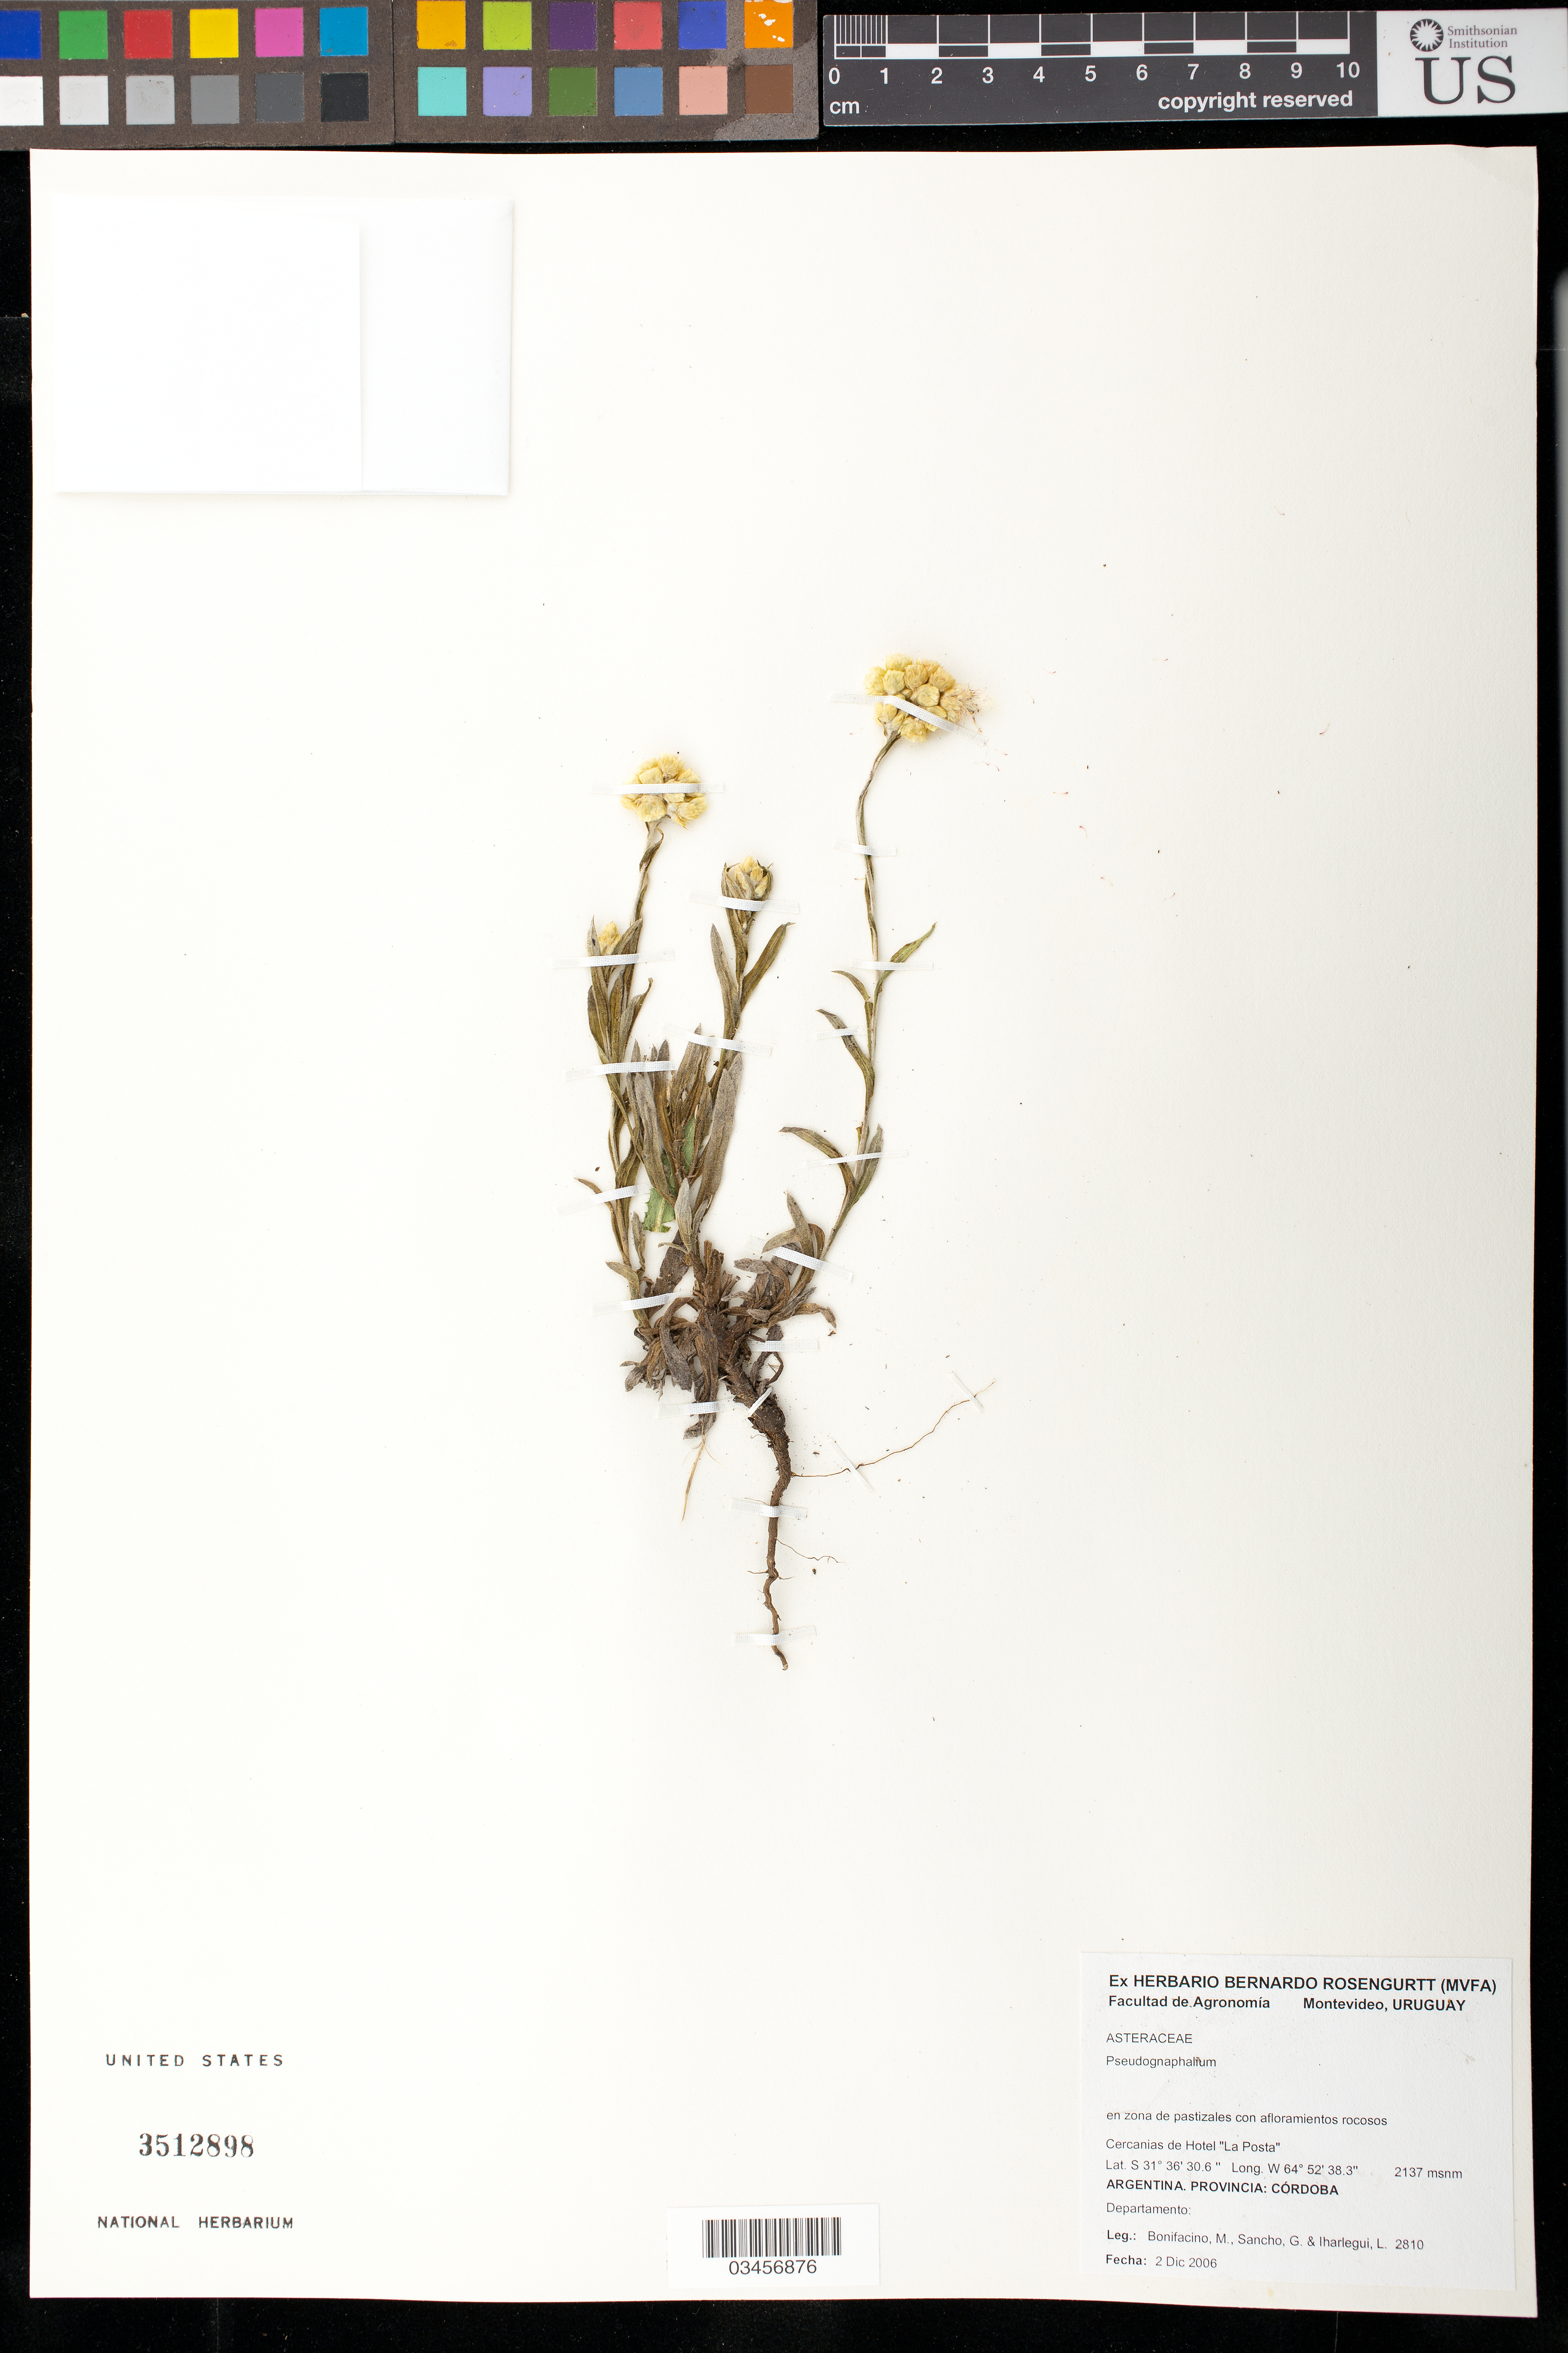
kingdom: Plantae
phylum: Tracheophyta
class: Magnoliopsida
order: Asterales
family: Asteraceae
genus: Pseudognaphalium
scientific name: Pseudognaphalium sp.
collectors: M. Bonifacino, G. Sancho & L. Iharlegui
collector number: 2810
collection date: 2006-12-02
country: Argentina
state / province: Córdoba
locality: Cercanias de Hotel "La Posta"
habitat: En zona de pastizales con afloramientos rocosos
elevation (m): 2137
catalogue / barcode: US 3512898